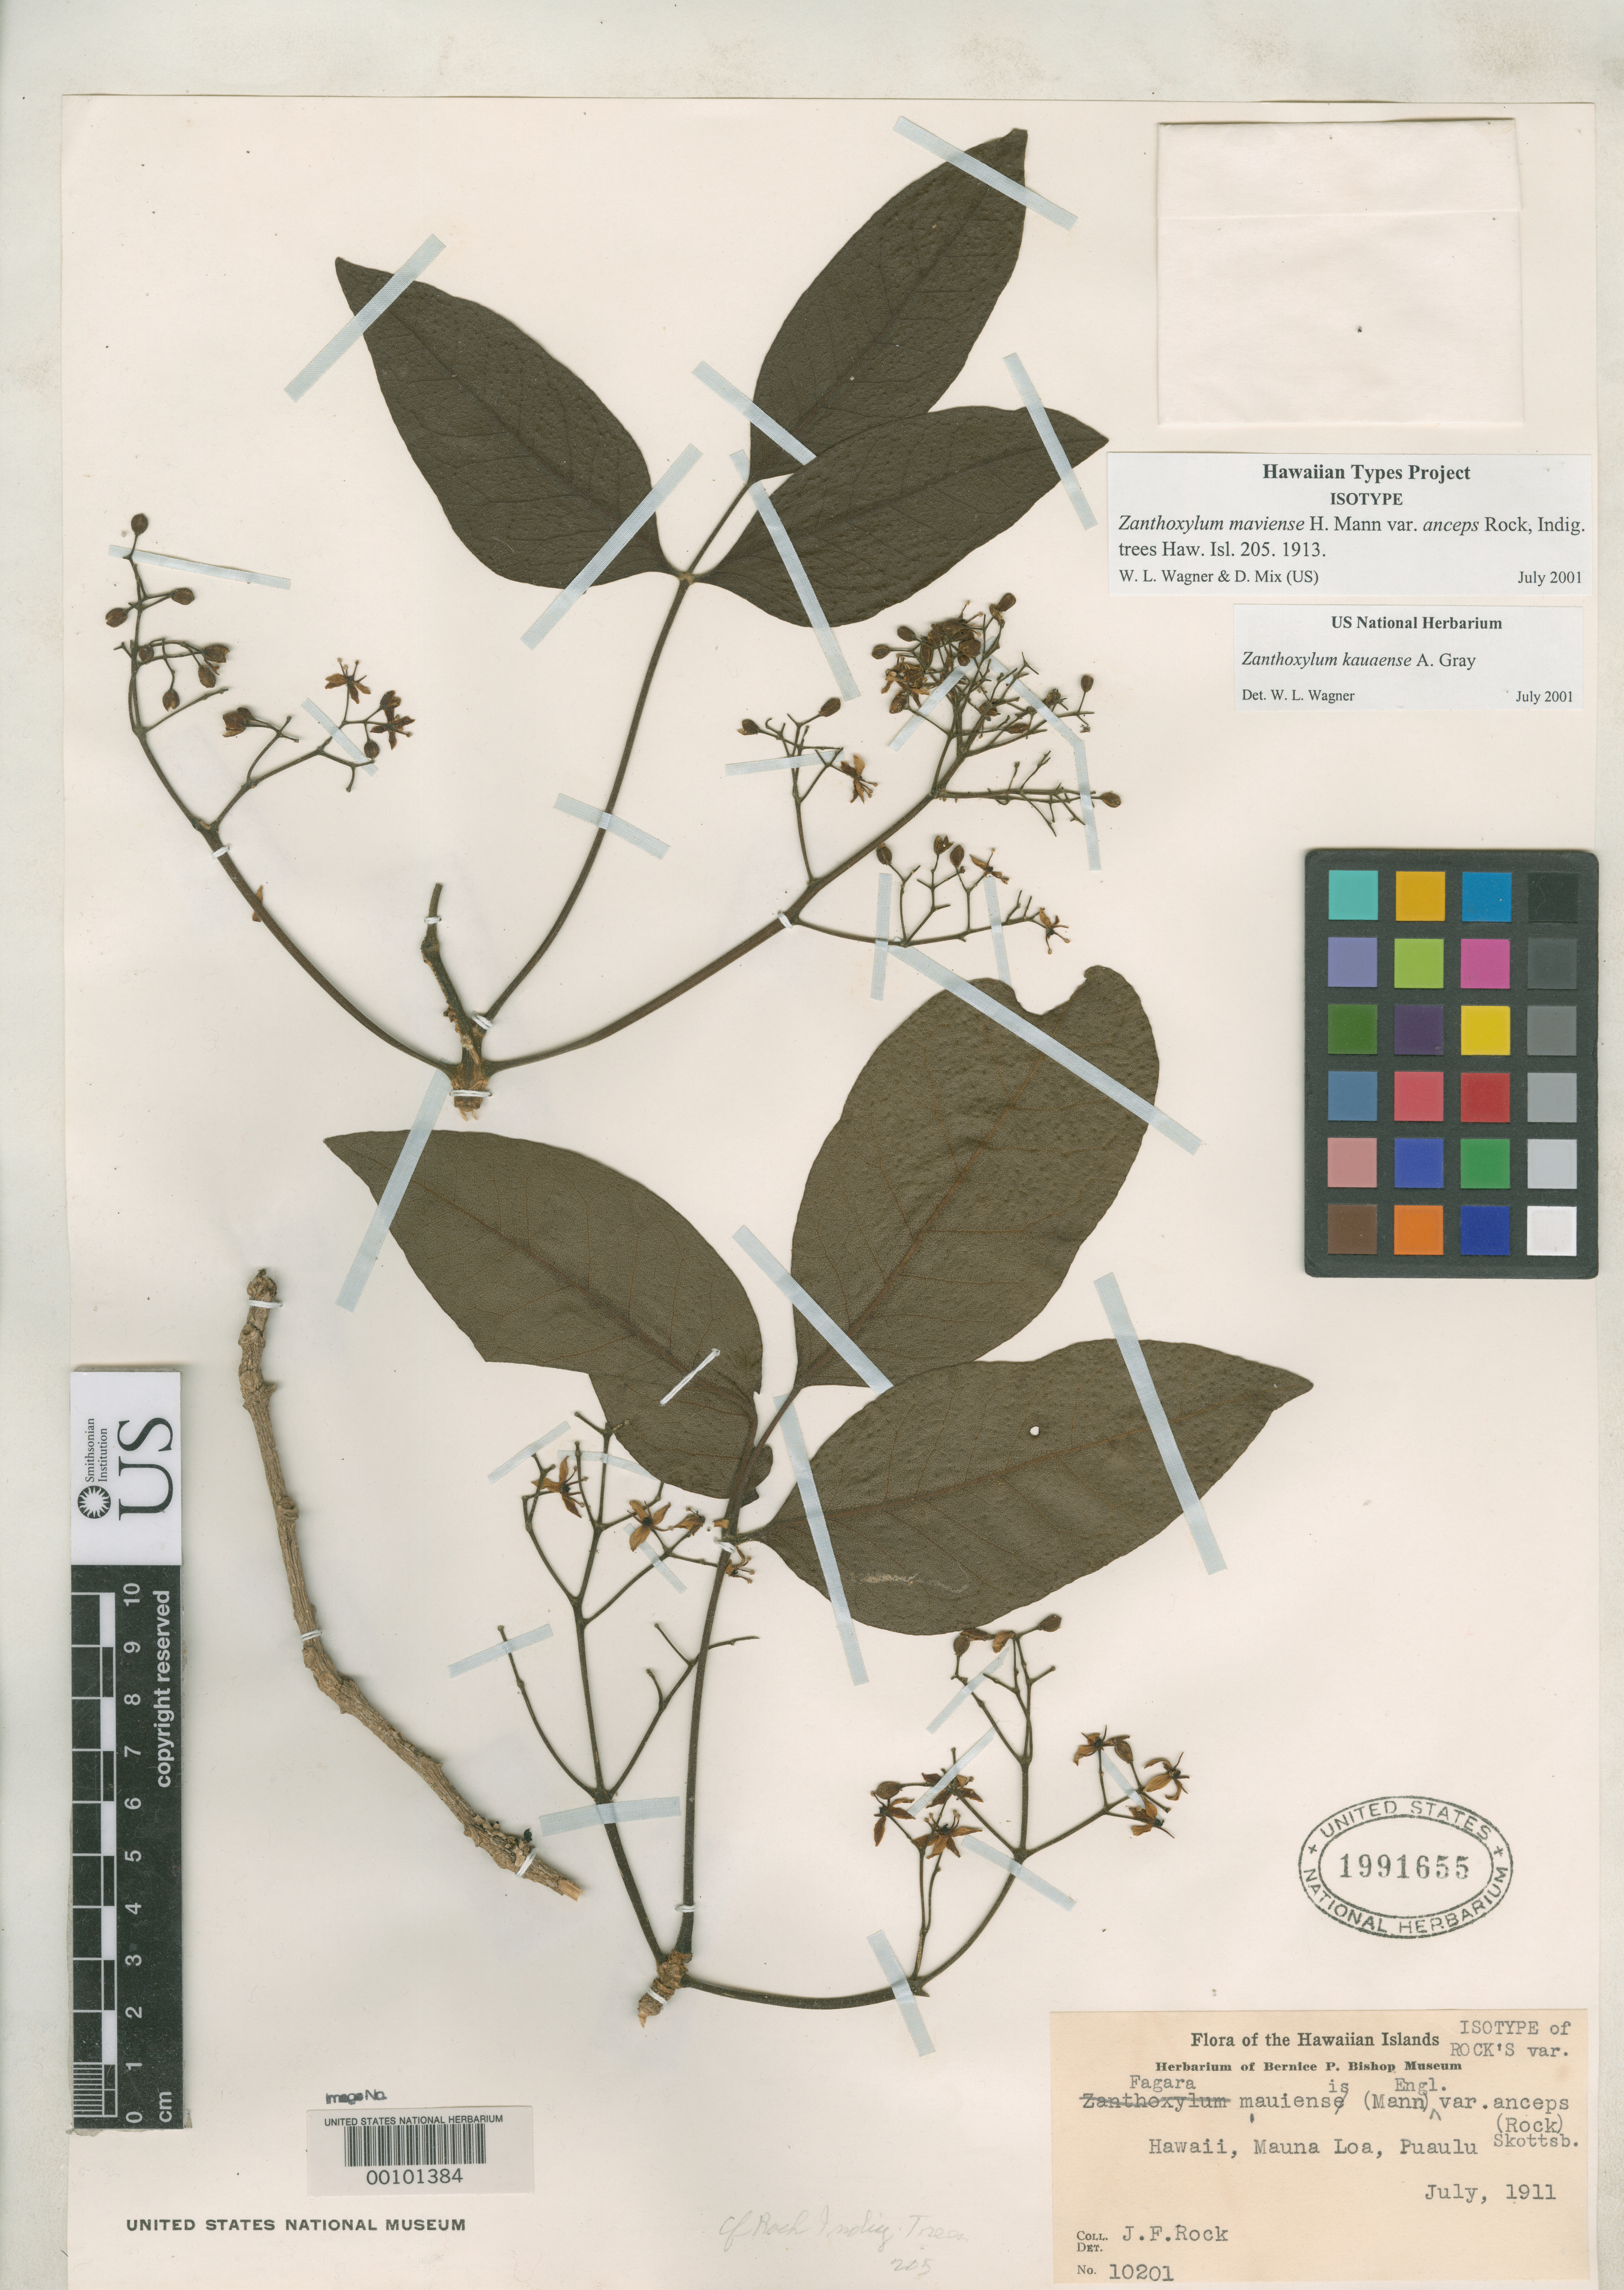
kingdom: Plantae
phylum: Tracheophyta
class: Magnoliopsida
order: Sapindales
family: Rutaceae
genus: Zanthoxylum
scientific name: Zanthoxylum mauiense var. anceps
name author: Rock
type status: Isotype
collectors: J. F. Rock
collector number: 10201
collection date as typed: Jul 1911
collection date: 1911-07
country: United States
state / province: Hawaii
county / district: Hawaii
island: Hawaii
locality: Near Mauna Loa, Kipukapuaulu.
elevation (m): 1219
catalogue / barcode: US 1991655